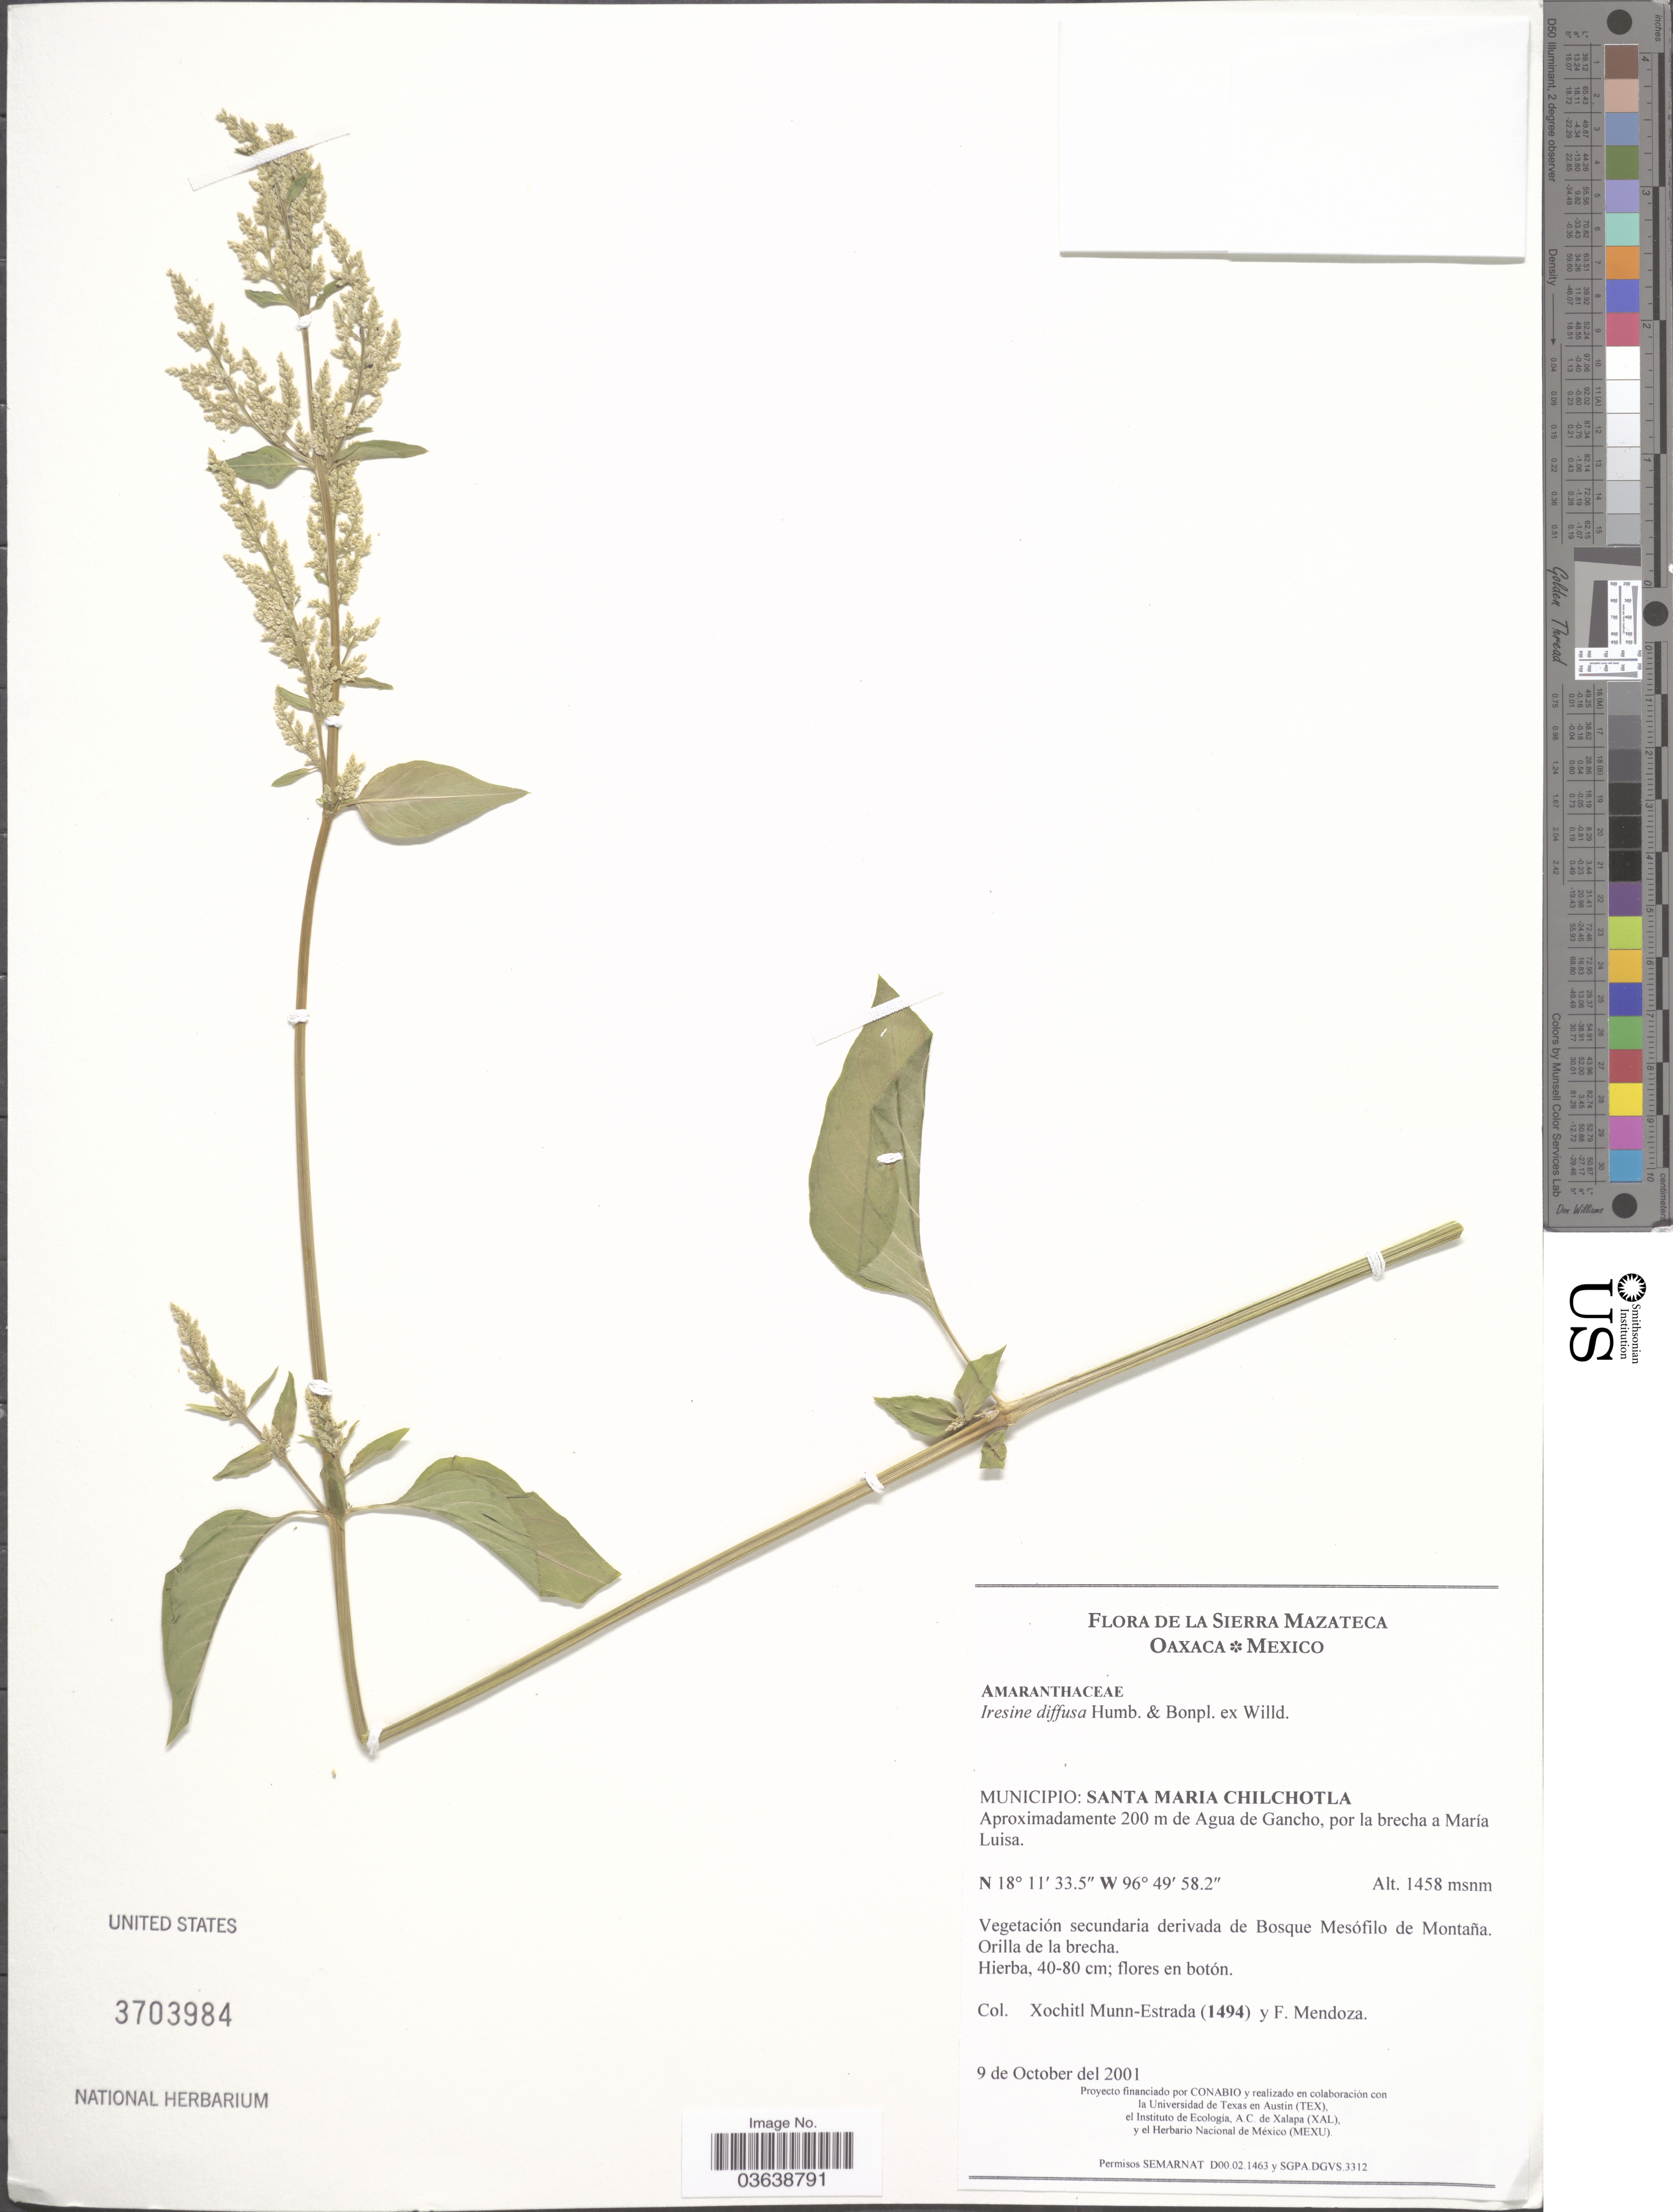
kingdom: Plantae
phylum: Tracheophyta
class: Magnoliopsida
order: Caryophyllales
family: Amaranthaceae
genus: Iresine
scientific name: Iresine celosia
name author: L.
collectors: X. Munn-Estrada & F. Mendoza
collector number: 1494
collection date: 2001-10-09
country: Mexico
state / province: Oaxaca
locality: La Sierra Mazateca. Municipio: Santa Maria Chilchotla. Aproximadamente 200 m de Agua de Gancho, por la brecha a María Luisa.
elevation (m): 1458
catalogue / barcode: US 3703984